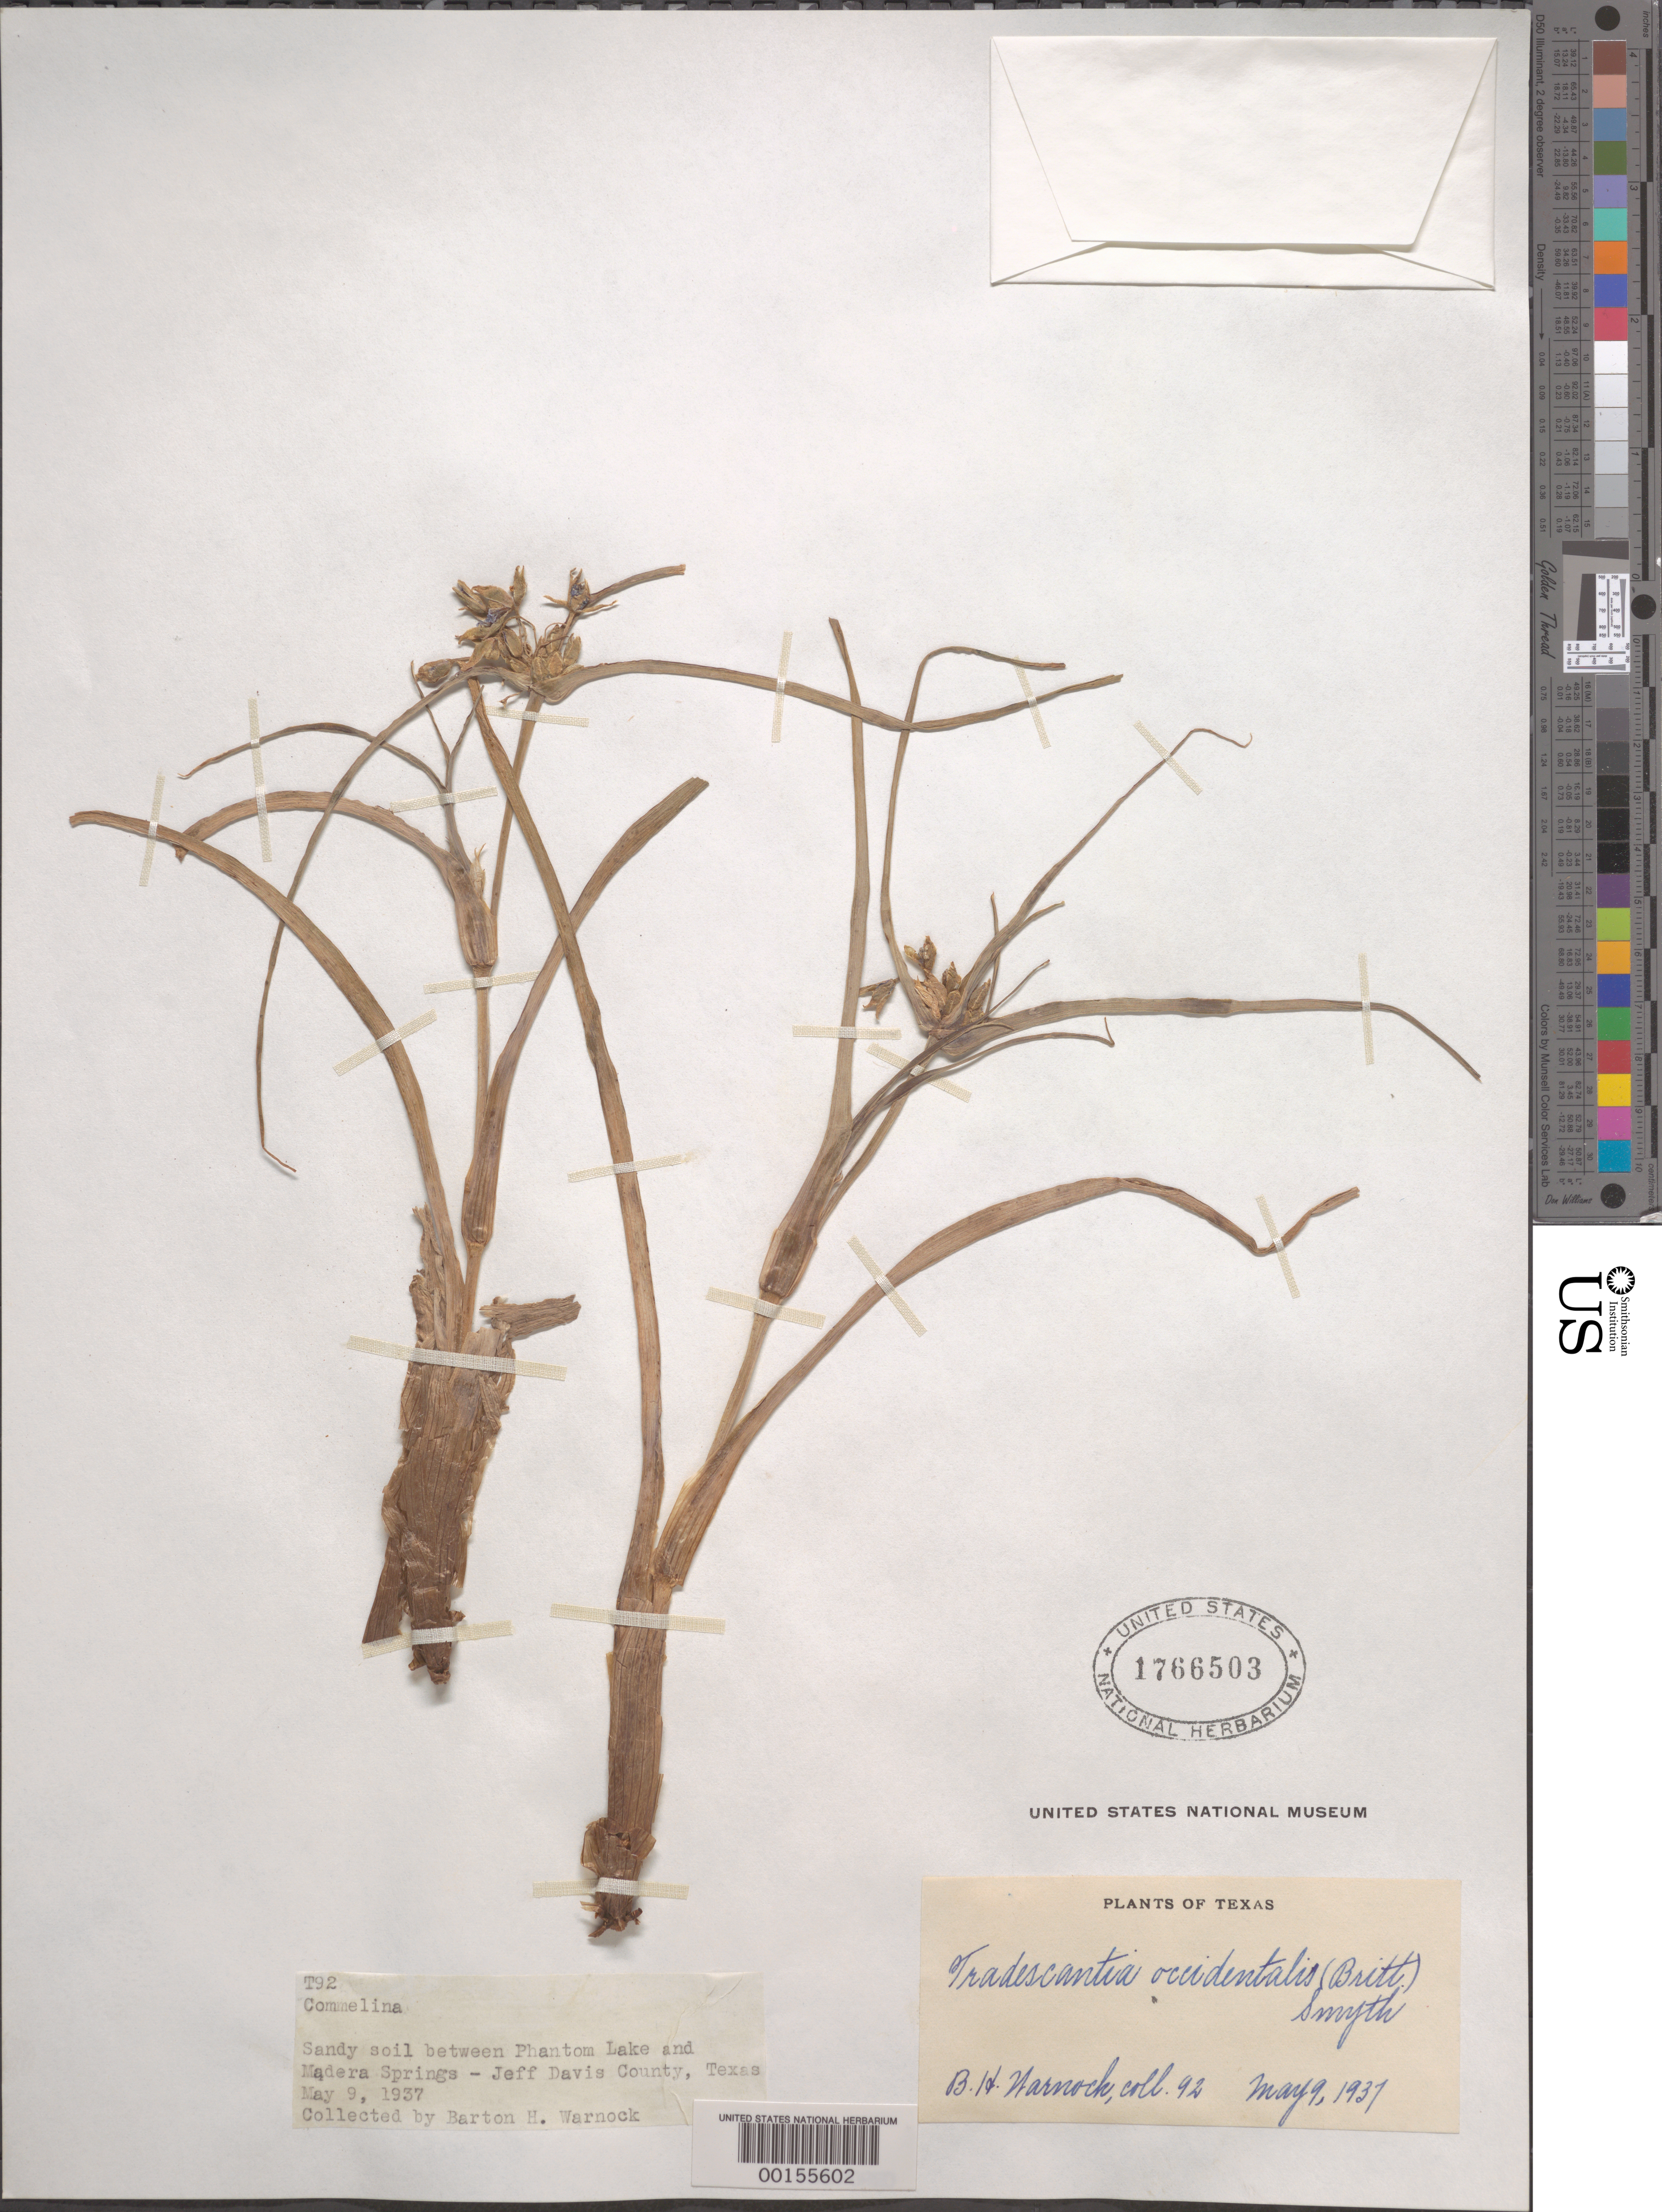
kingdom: Plantae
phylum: Tracheophyta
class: Liliopsida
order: Commelinales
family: Commelinaceae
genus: Tradescantia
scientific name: Tradescantia occidentalis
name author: (Britton) Smyth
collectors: B. H. Warnock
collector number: T92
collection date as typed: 09 May 1937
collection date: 1937-05-09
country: United States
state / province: Texas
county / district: Jeff Davis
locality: Between phantom lake and madera springs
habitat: Sandy soil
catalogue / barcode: US 1766503